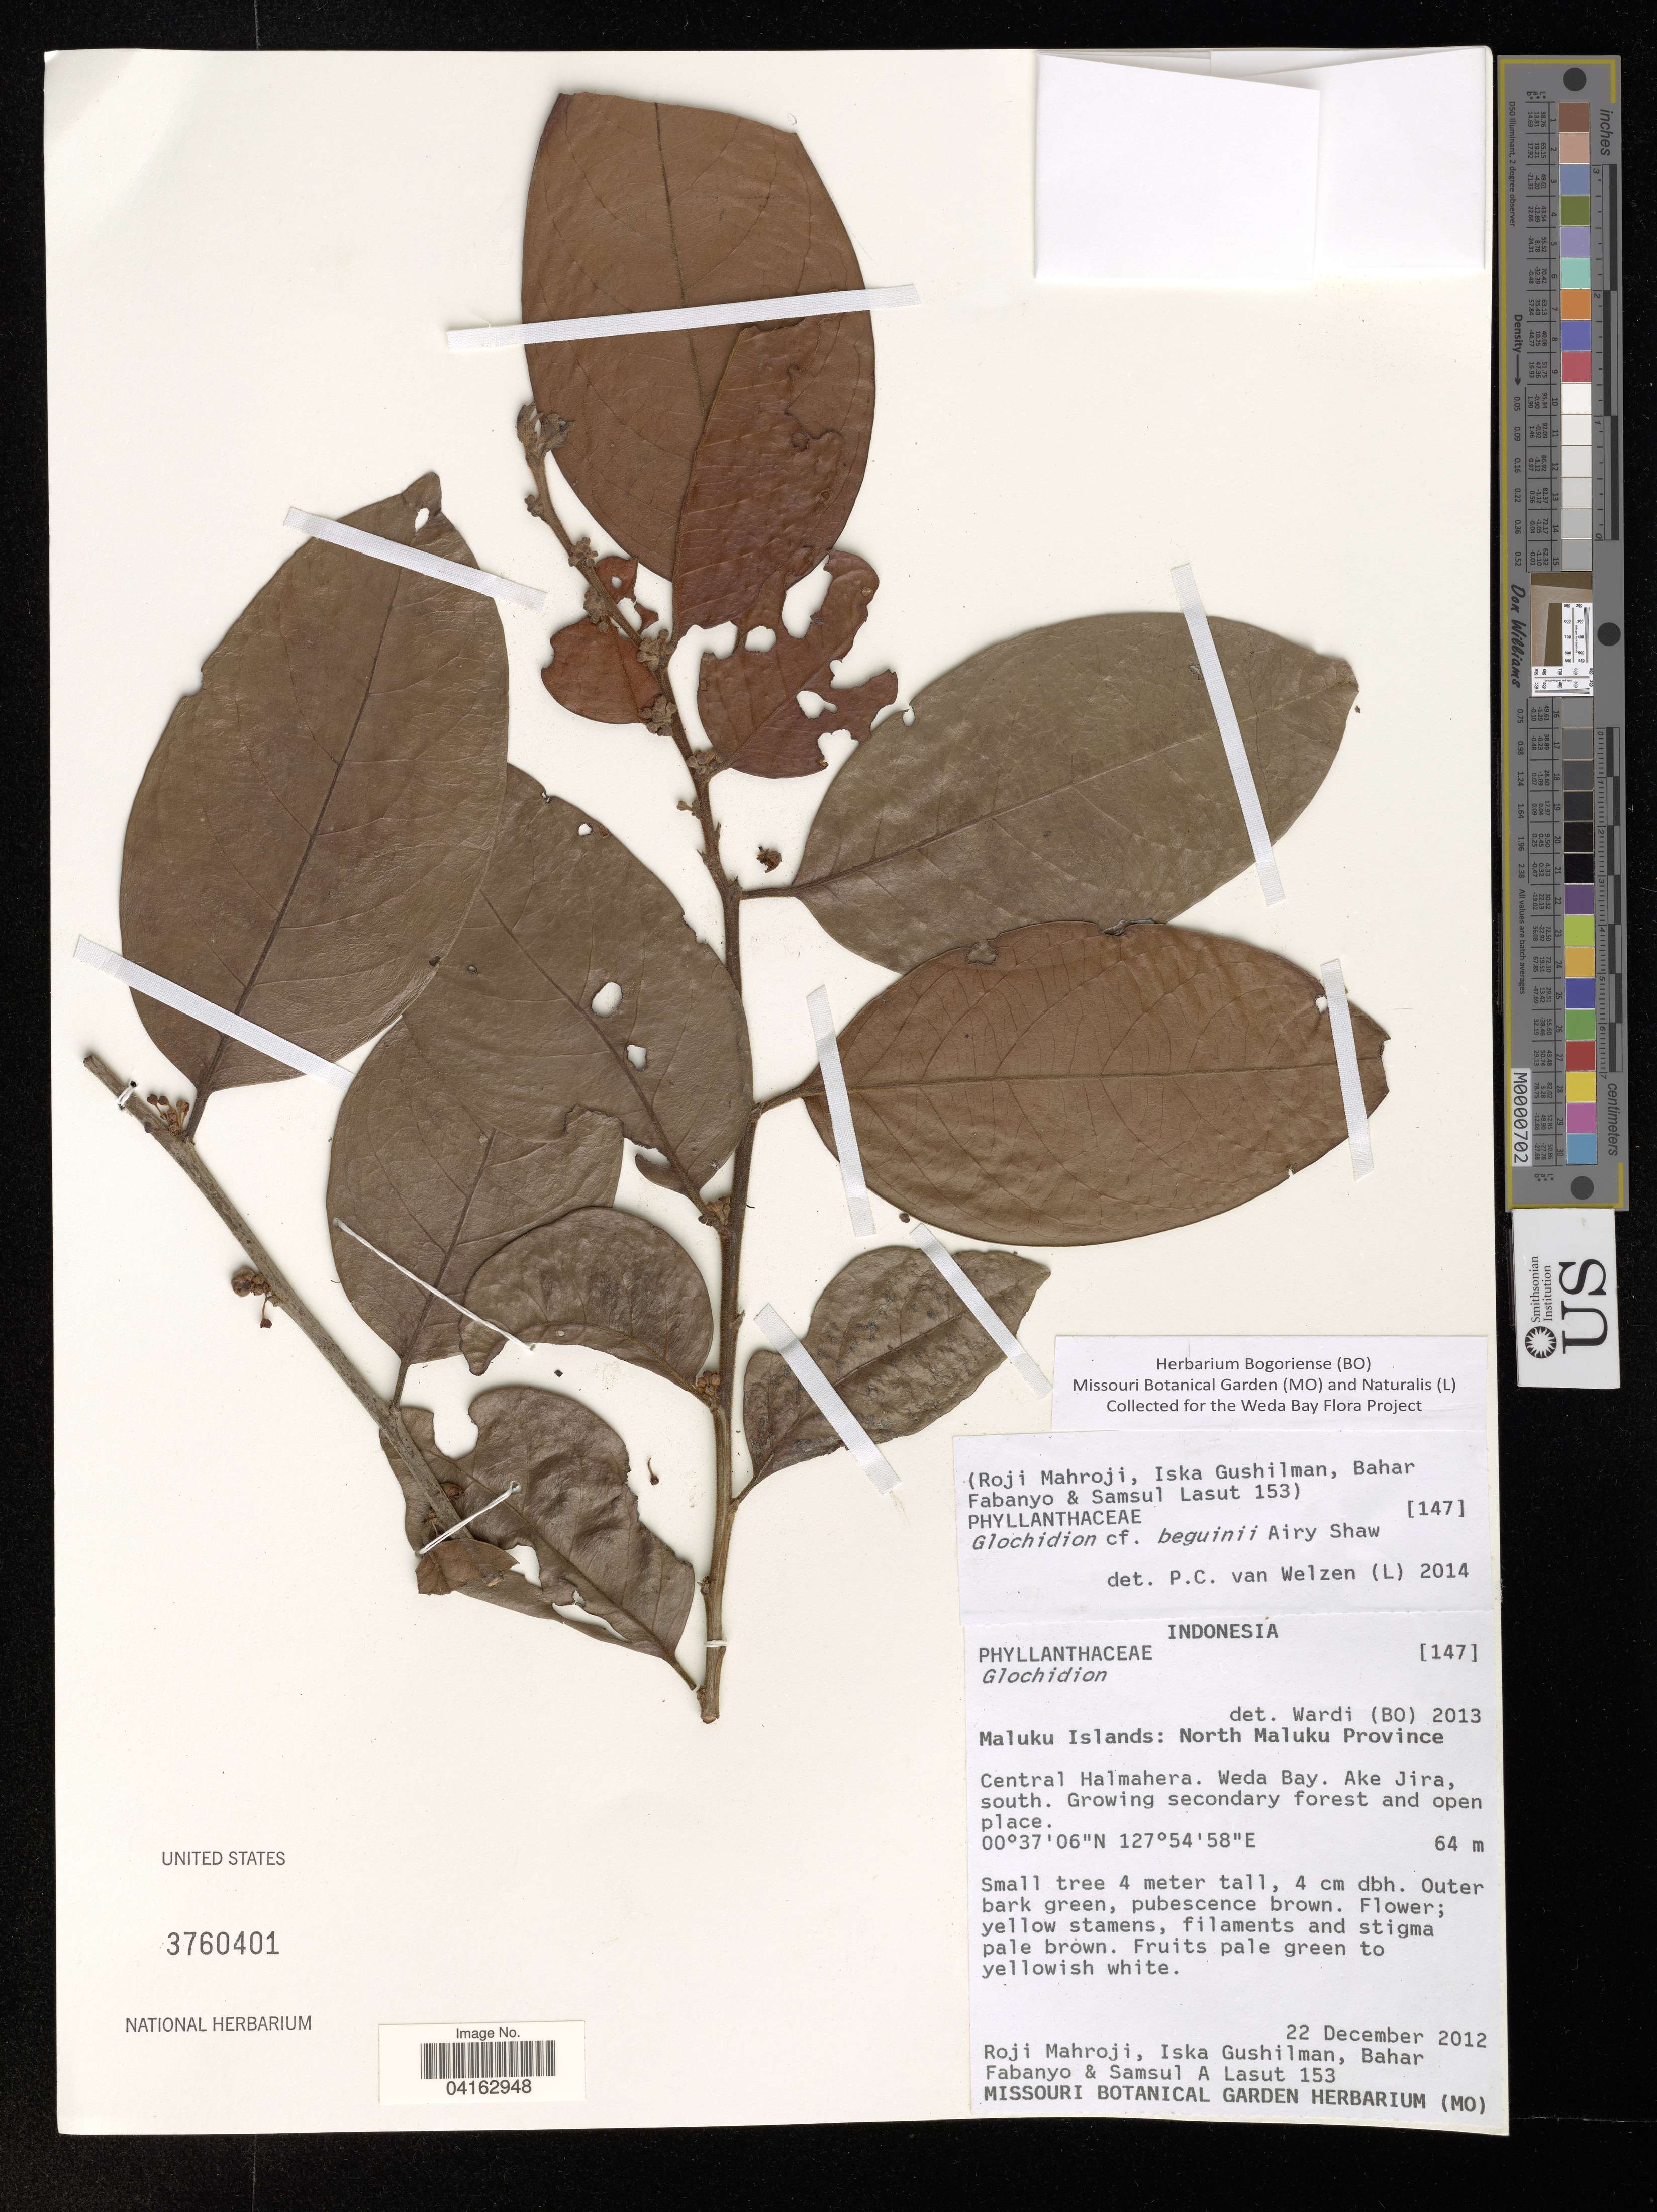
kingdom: Plantae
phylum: Tracheophyta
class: Magnoliopsida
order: Malpighiales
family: Phyllanthaceae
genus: Glochidion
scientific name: Glochidion beguinii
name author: Airy Shaw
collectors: R. Mahroji, I. Gushilman, B. Fabanyo & S. Lasut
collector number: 153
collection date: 2012-12-22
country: Indonesia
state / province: Maluku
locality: Maluku Islands: North Maluku Province. Central Halmahera. Weda Bay. Ake Jira, south.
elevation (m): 64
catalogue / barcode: US 3760401